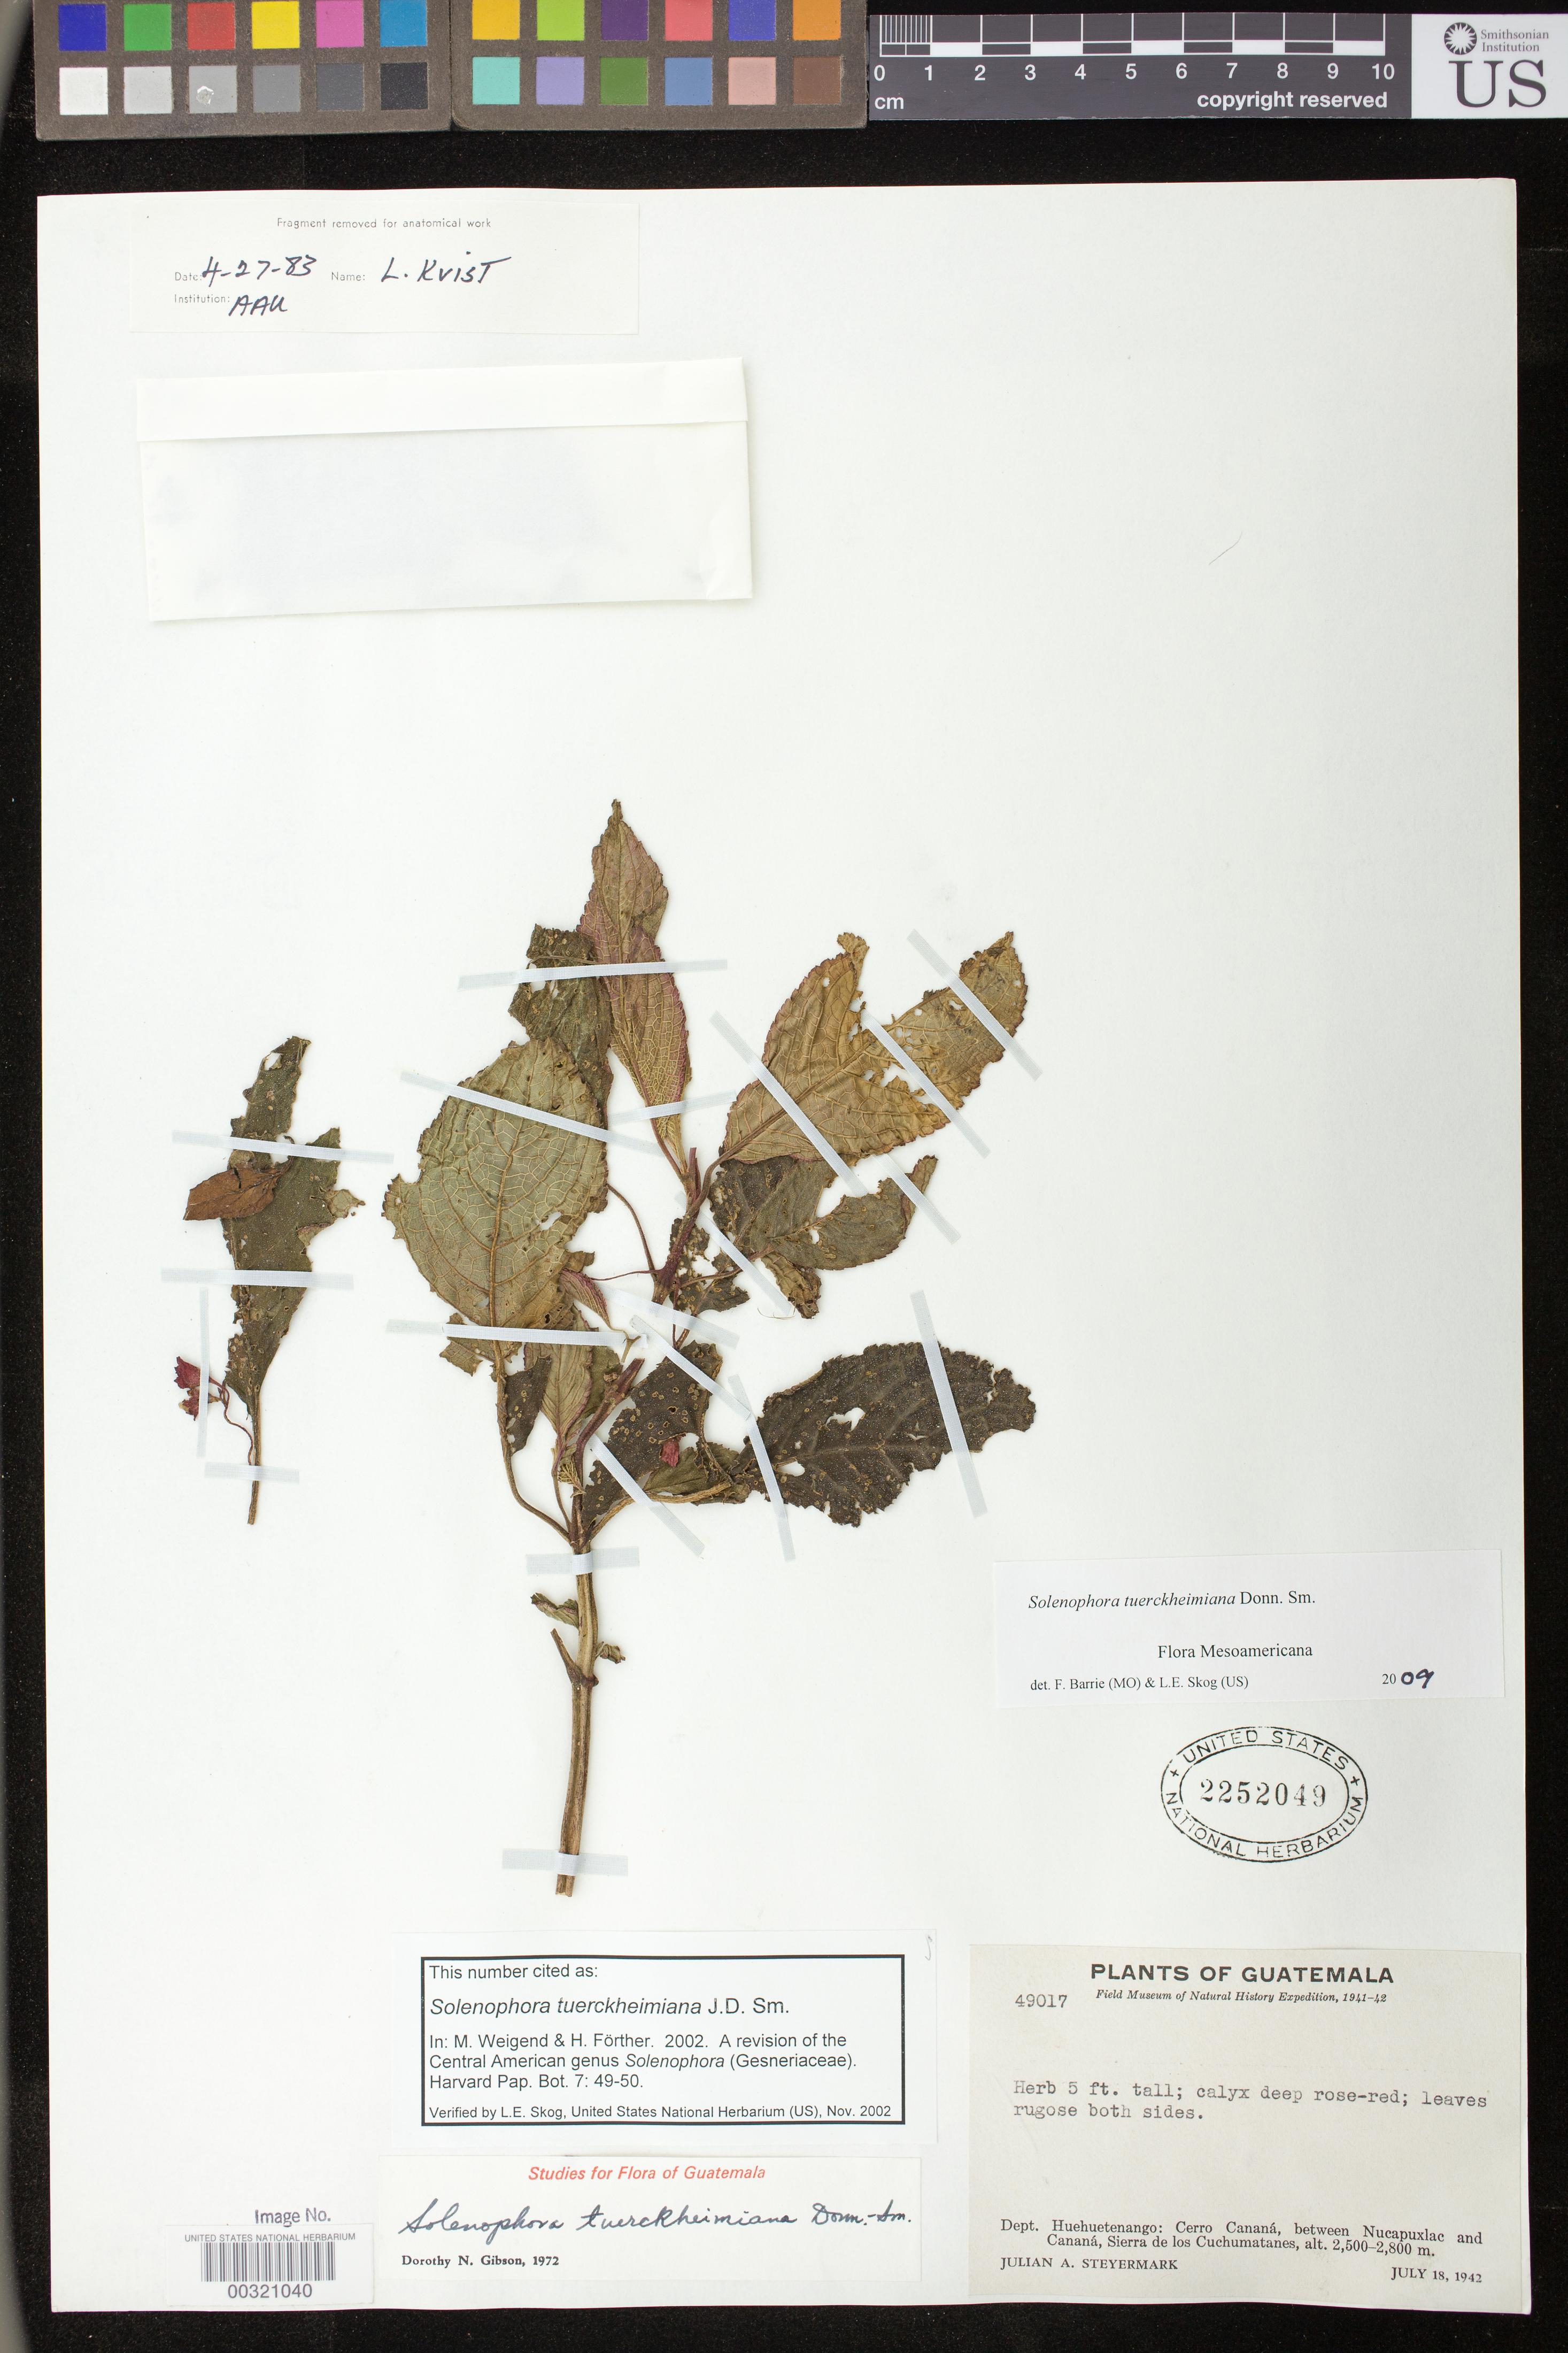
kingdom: Plantae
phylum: Tracheophyta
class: Magnoliopsida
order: Lamiales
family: Gesneriaceae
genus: Solenophora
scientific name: Solenophora tuerckheimiana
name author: Donn. Sm.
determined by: Weigend; Förther, Harald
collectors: J. Steyermark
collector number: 49017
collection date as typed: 18 Jul 1942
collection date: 1942-07-18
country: Guatemala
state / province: Huehuetenango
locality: Cerro Canana, between Nucapuxlac and Canana, Sierra de Los Cuchumatanes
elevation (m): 2500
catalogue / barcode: US 2252049